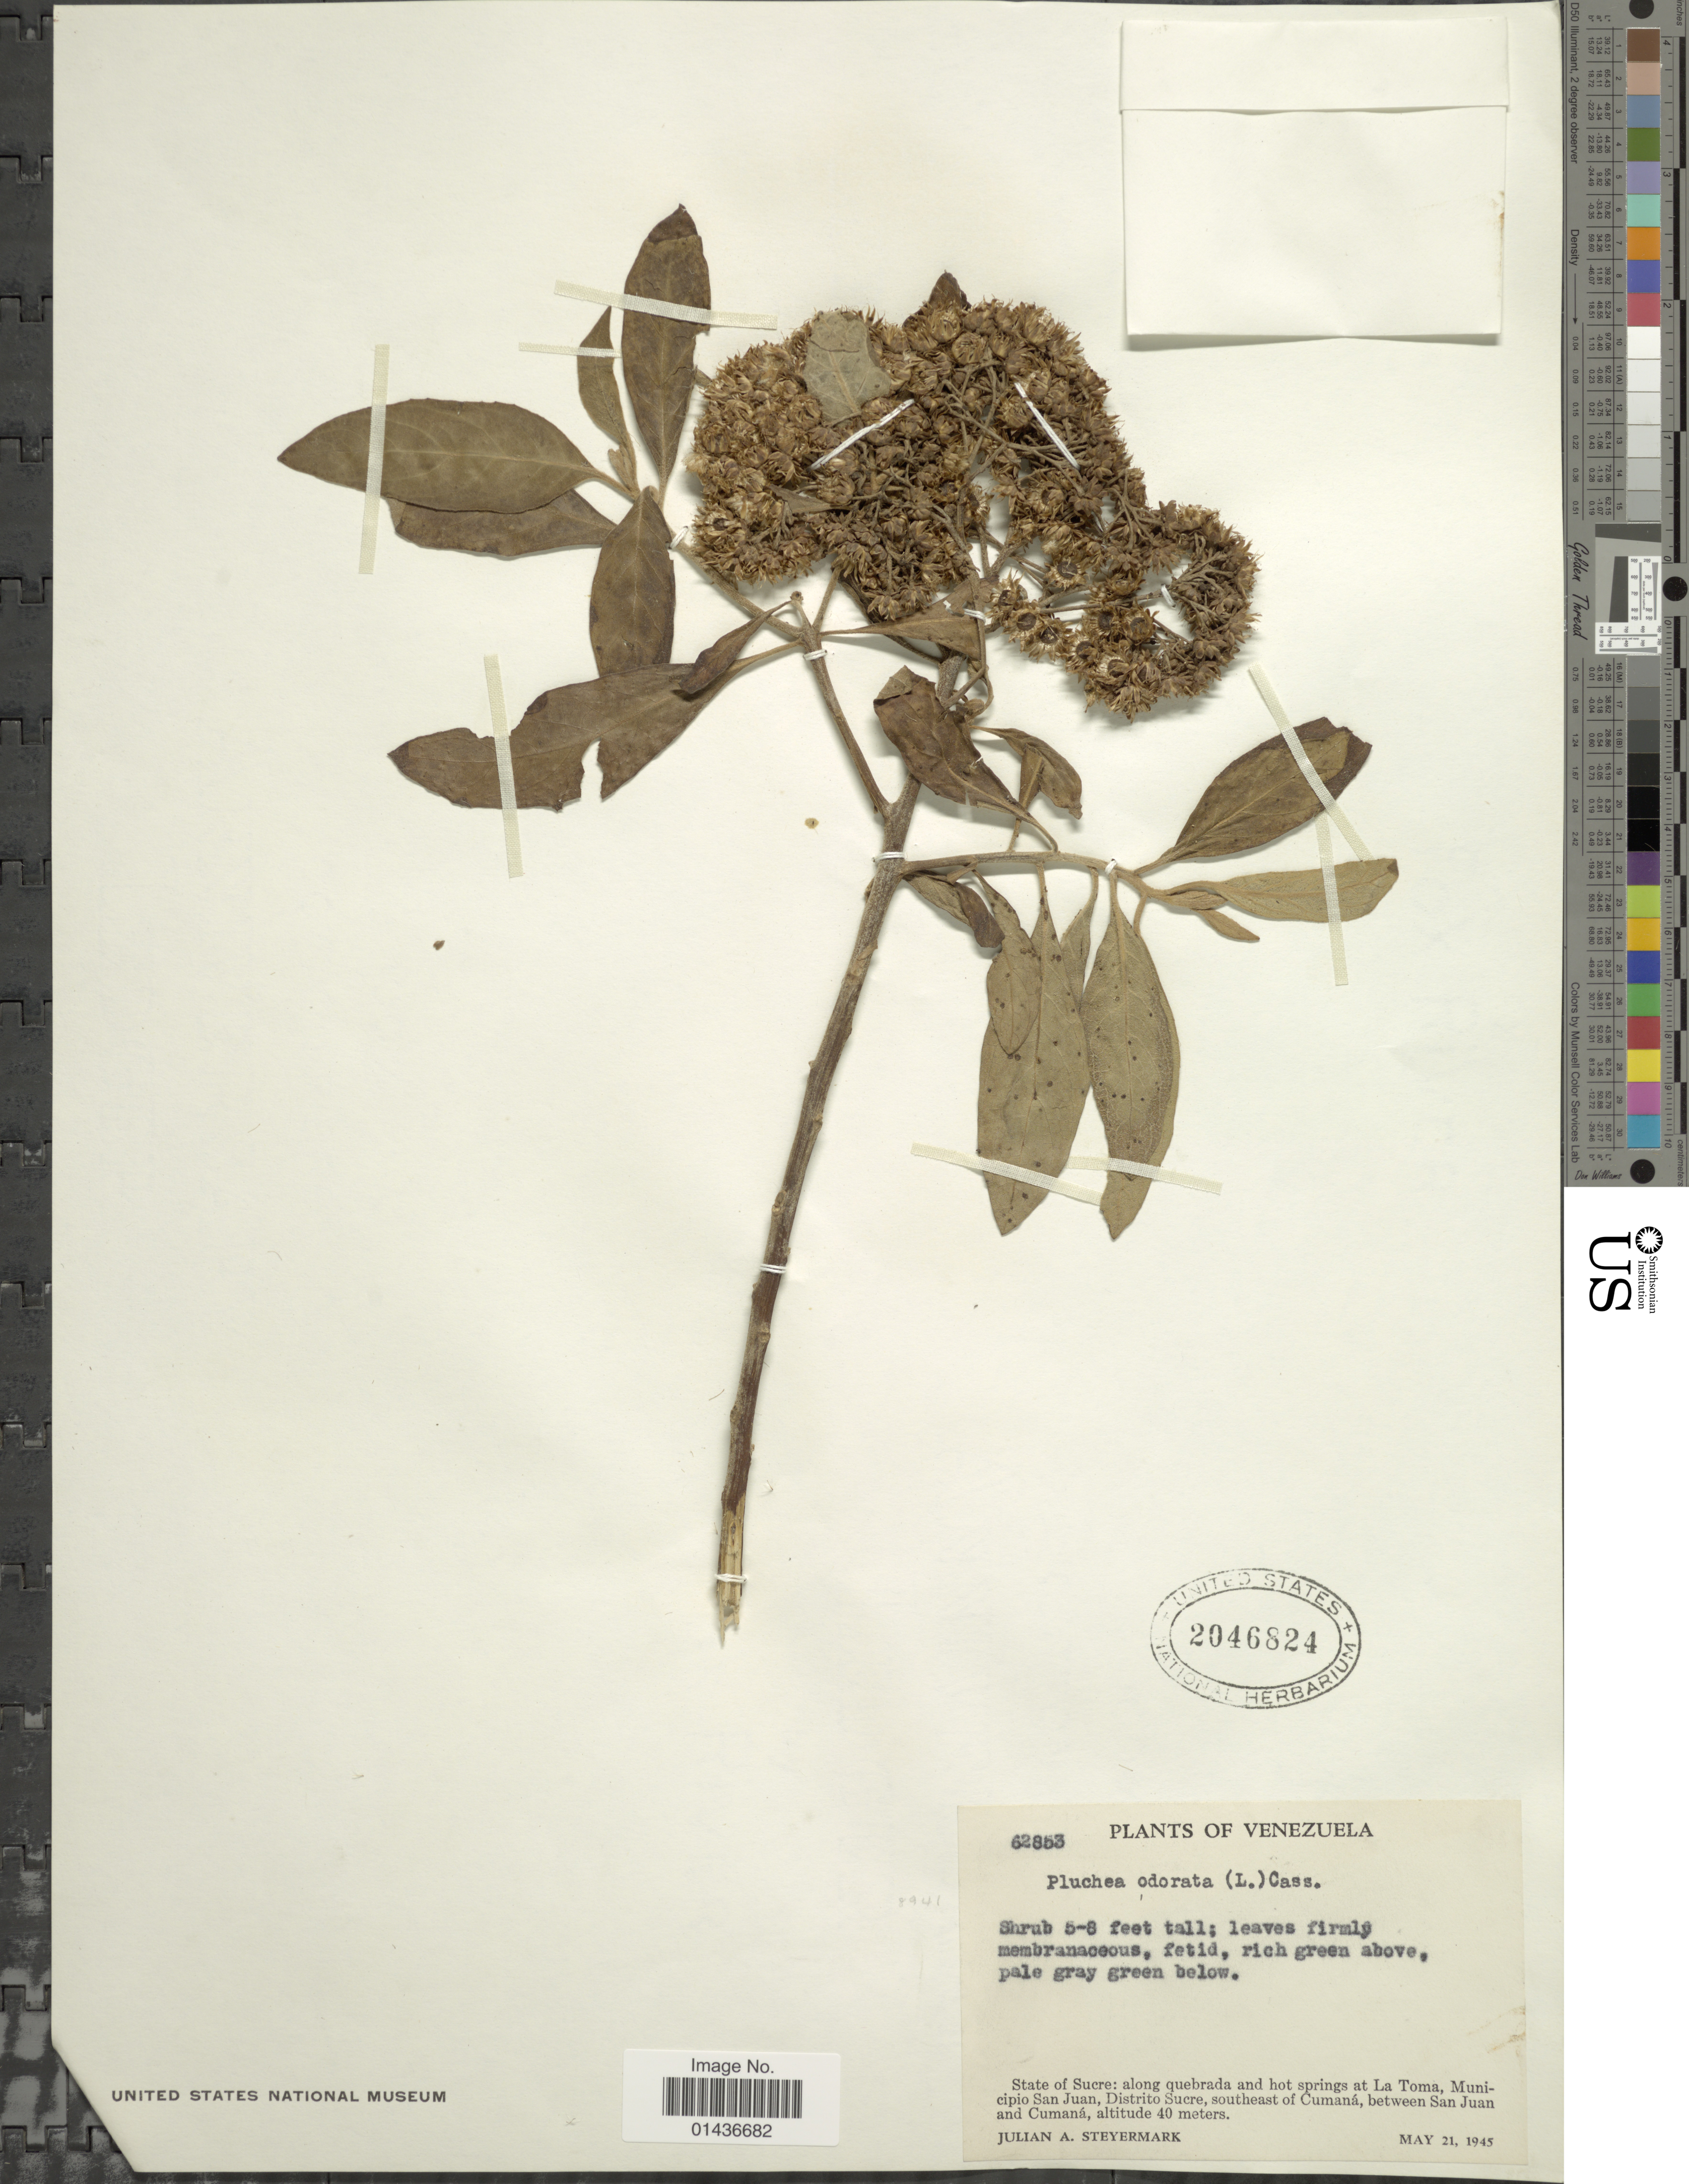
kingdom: Plantae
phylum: Tracheophyta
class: Magnoliopsida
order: Asterales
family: Asteraceae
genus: Pluchea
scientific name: Pluchea carolinensis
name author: (Jacq.) D. Don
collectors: J. Steyermark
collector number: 62853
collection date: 1945-05-21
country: Venezuela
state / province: Sucre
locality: State of Sucre: along quebrada and hot springs at La Toma, Municipio San Juan, Distrito Sucre, southeast of Cumana, between San Juan and Cumana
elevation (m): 40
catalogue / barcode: US 2046824